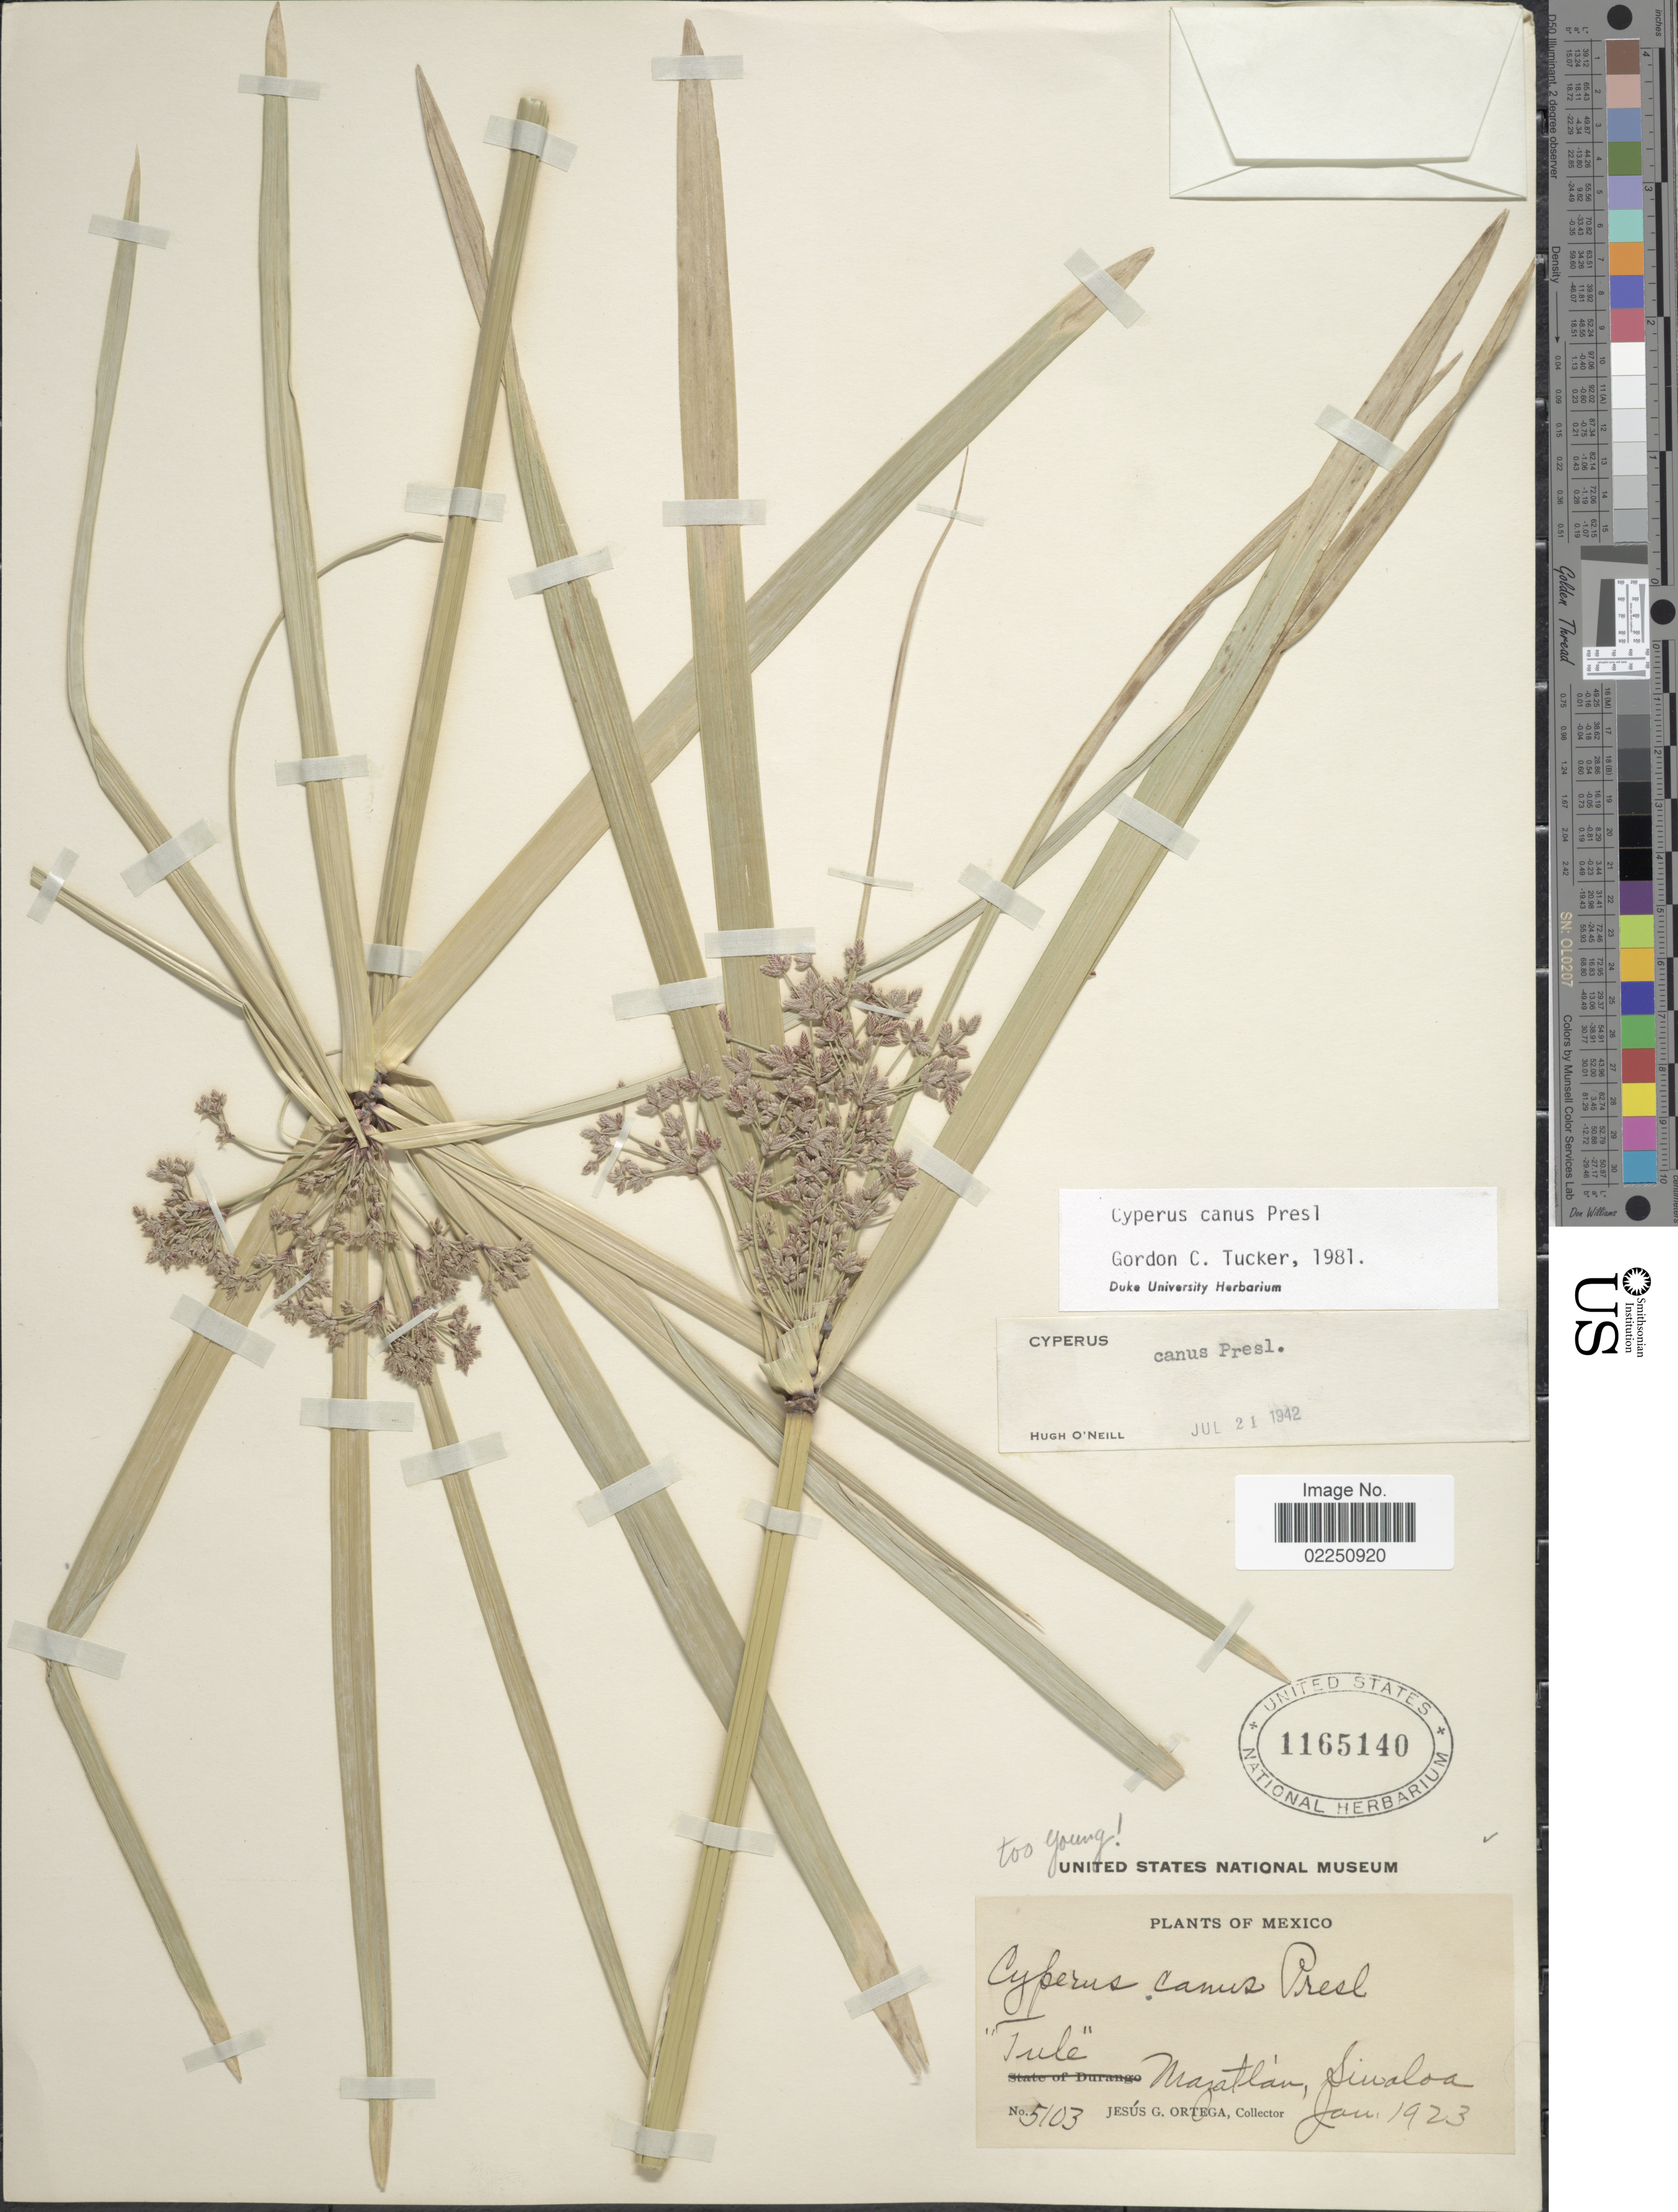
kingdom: Plantae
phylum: Tracheophyta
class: Liliopsida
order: Poales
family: Cyperaceae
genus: Cyperus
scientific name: Cyperus canus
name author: J. Presl & C. Presl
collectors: J. Ortega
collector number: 5103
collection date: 1923-01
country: Mexico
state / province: Sinaloa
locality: Tule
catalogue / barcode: US 1165140